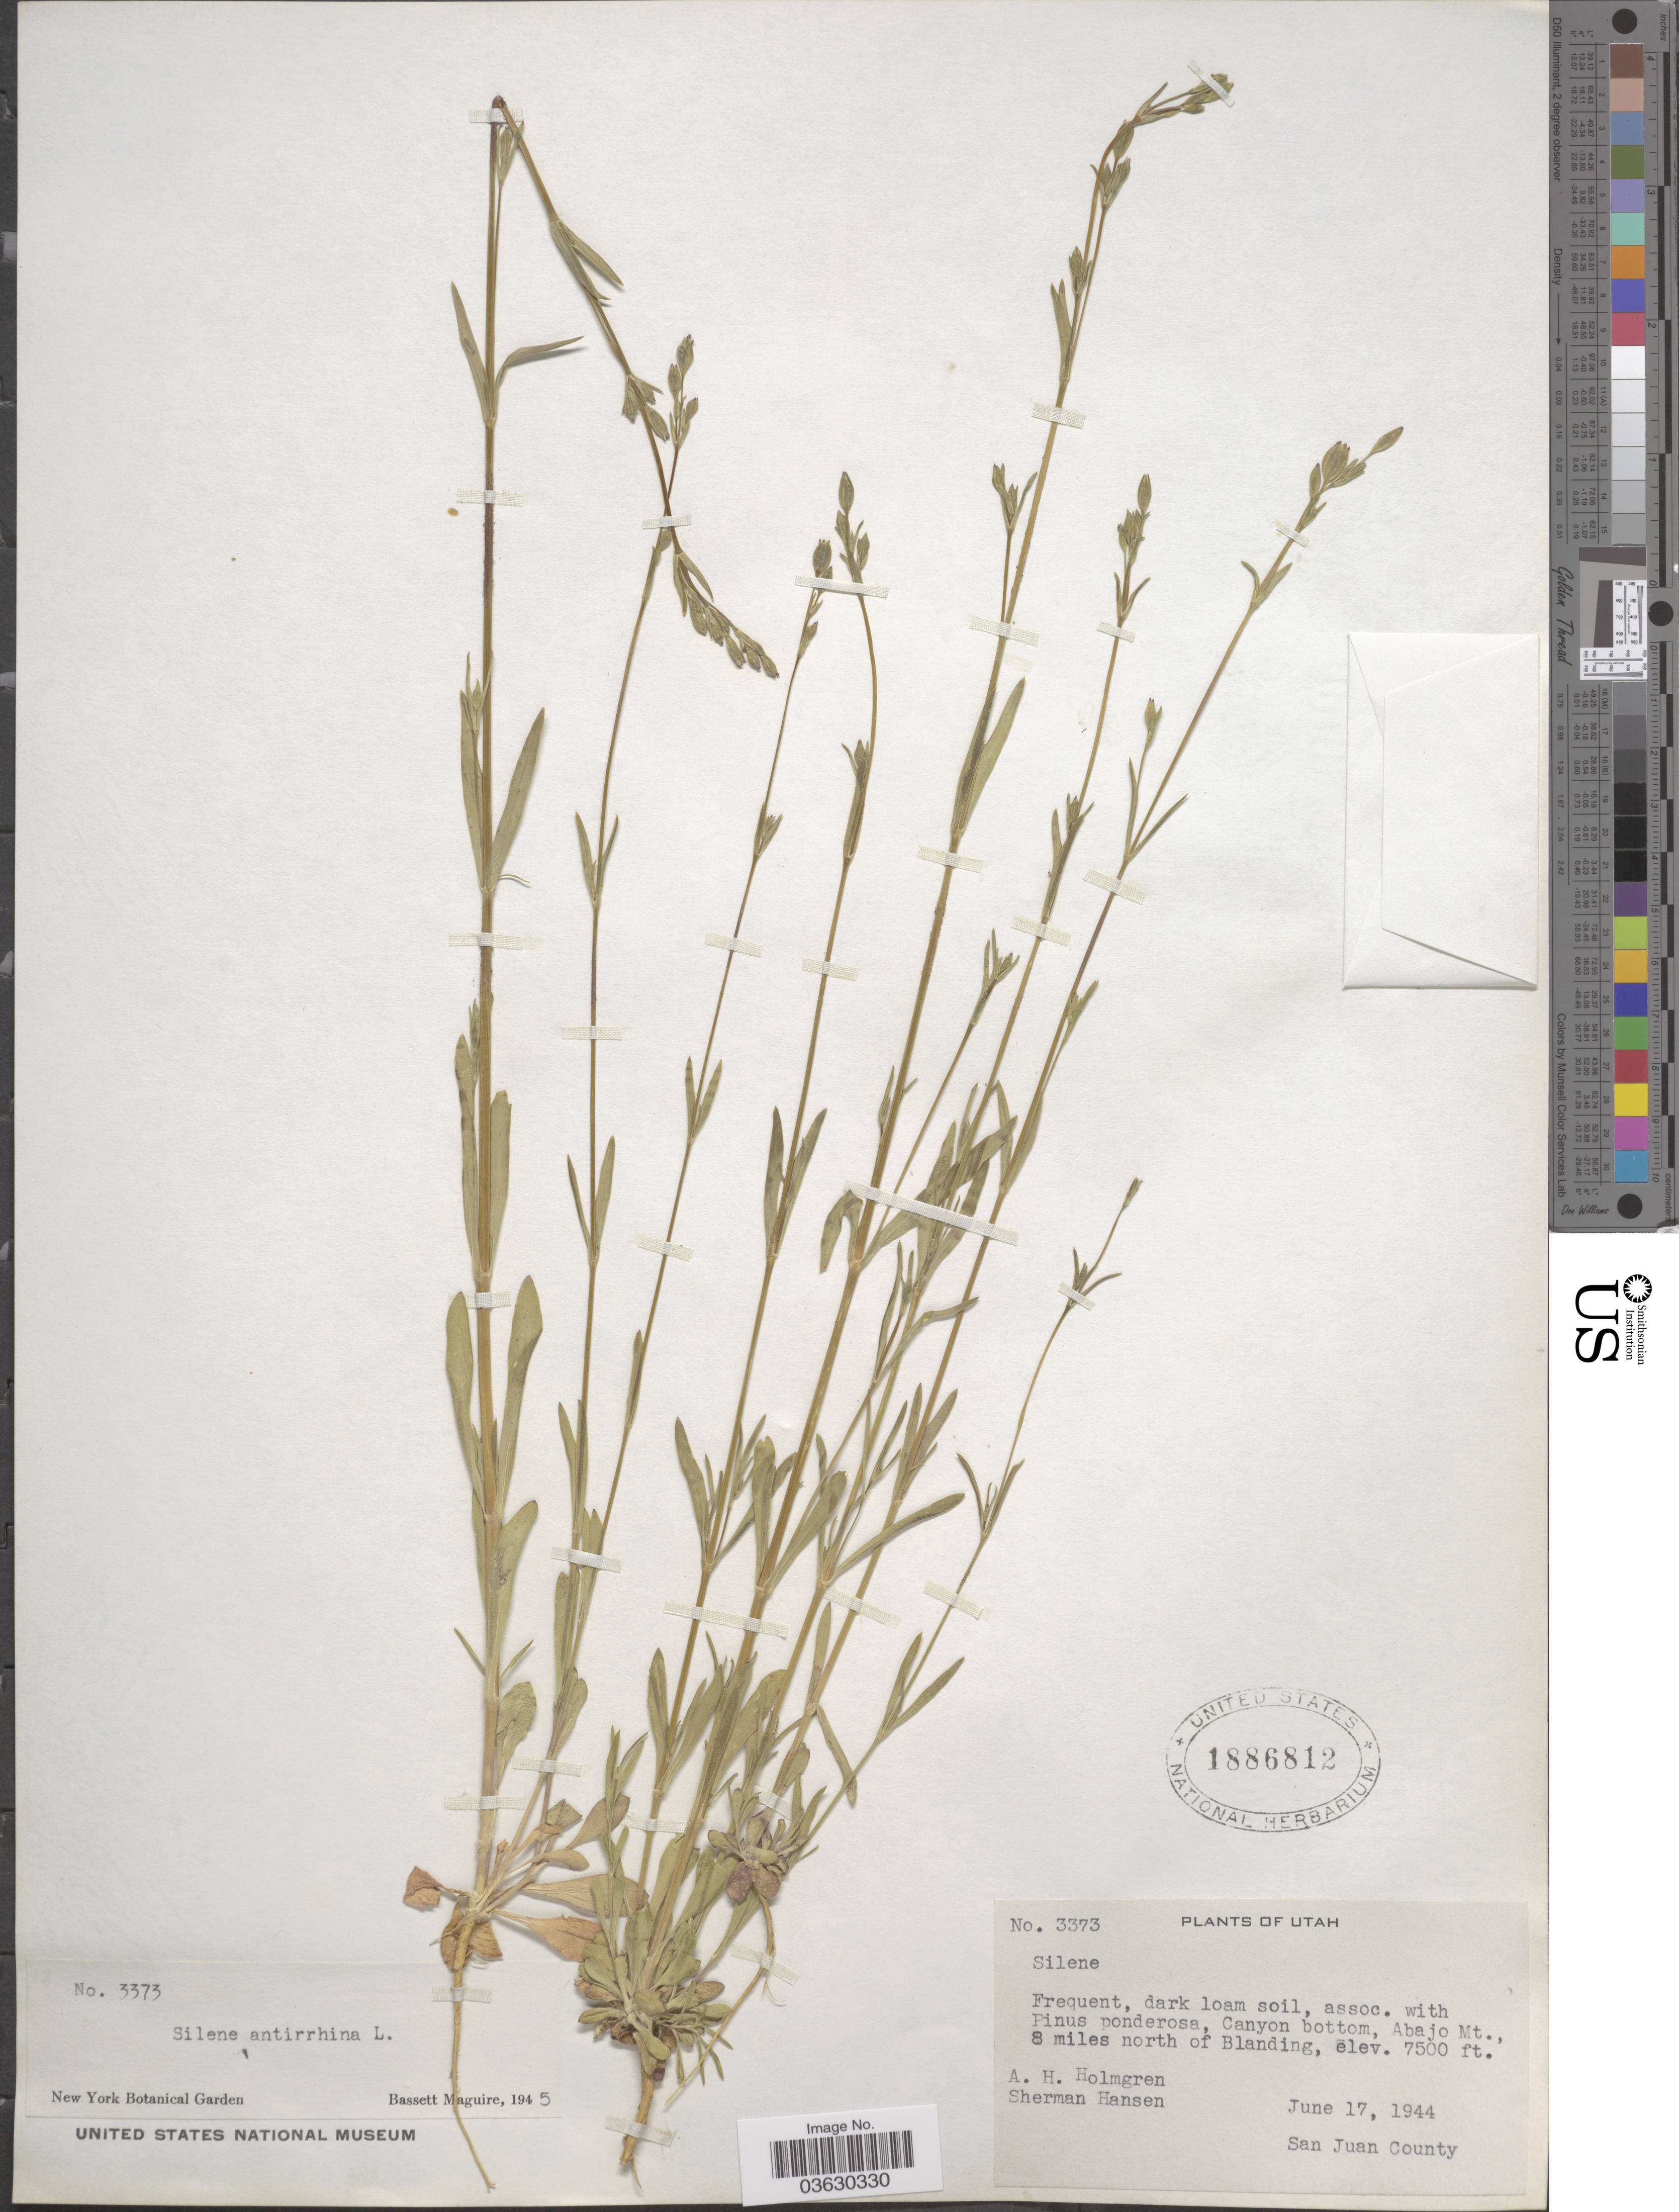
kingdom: Plantae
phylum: Tracheophyta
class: Magnoliopsida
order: Caryophyllales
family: Caryophyllaceae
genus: Silene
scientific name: Silene antirrhina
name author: L.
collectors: A. H. Holmgren & S. Hansen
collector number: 3373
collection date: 1944-06-17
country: United States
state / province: Utah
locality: Canyon bottom, Abajo Mt., 8 miles north of Blanding, San Juan County.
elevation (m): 2286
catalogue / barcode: US 1886812